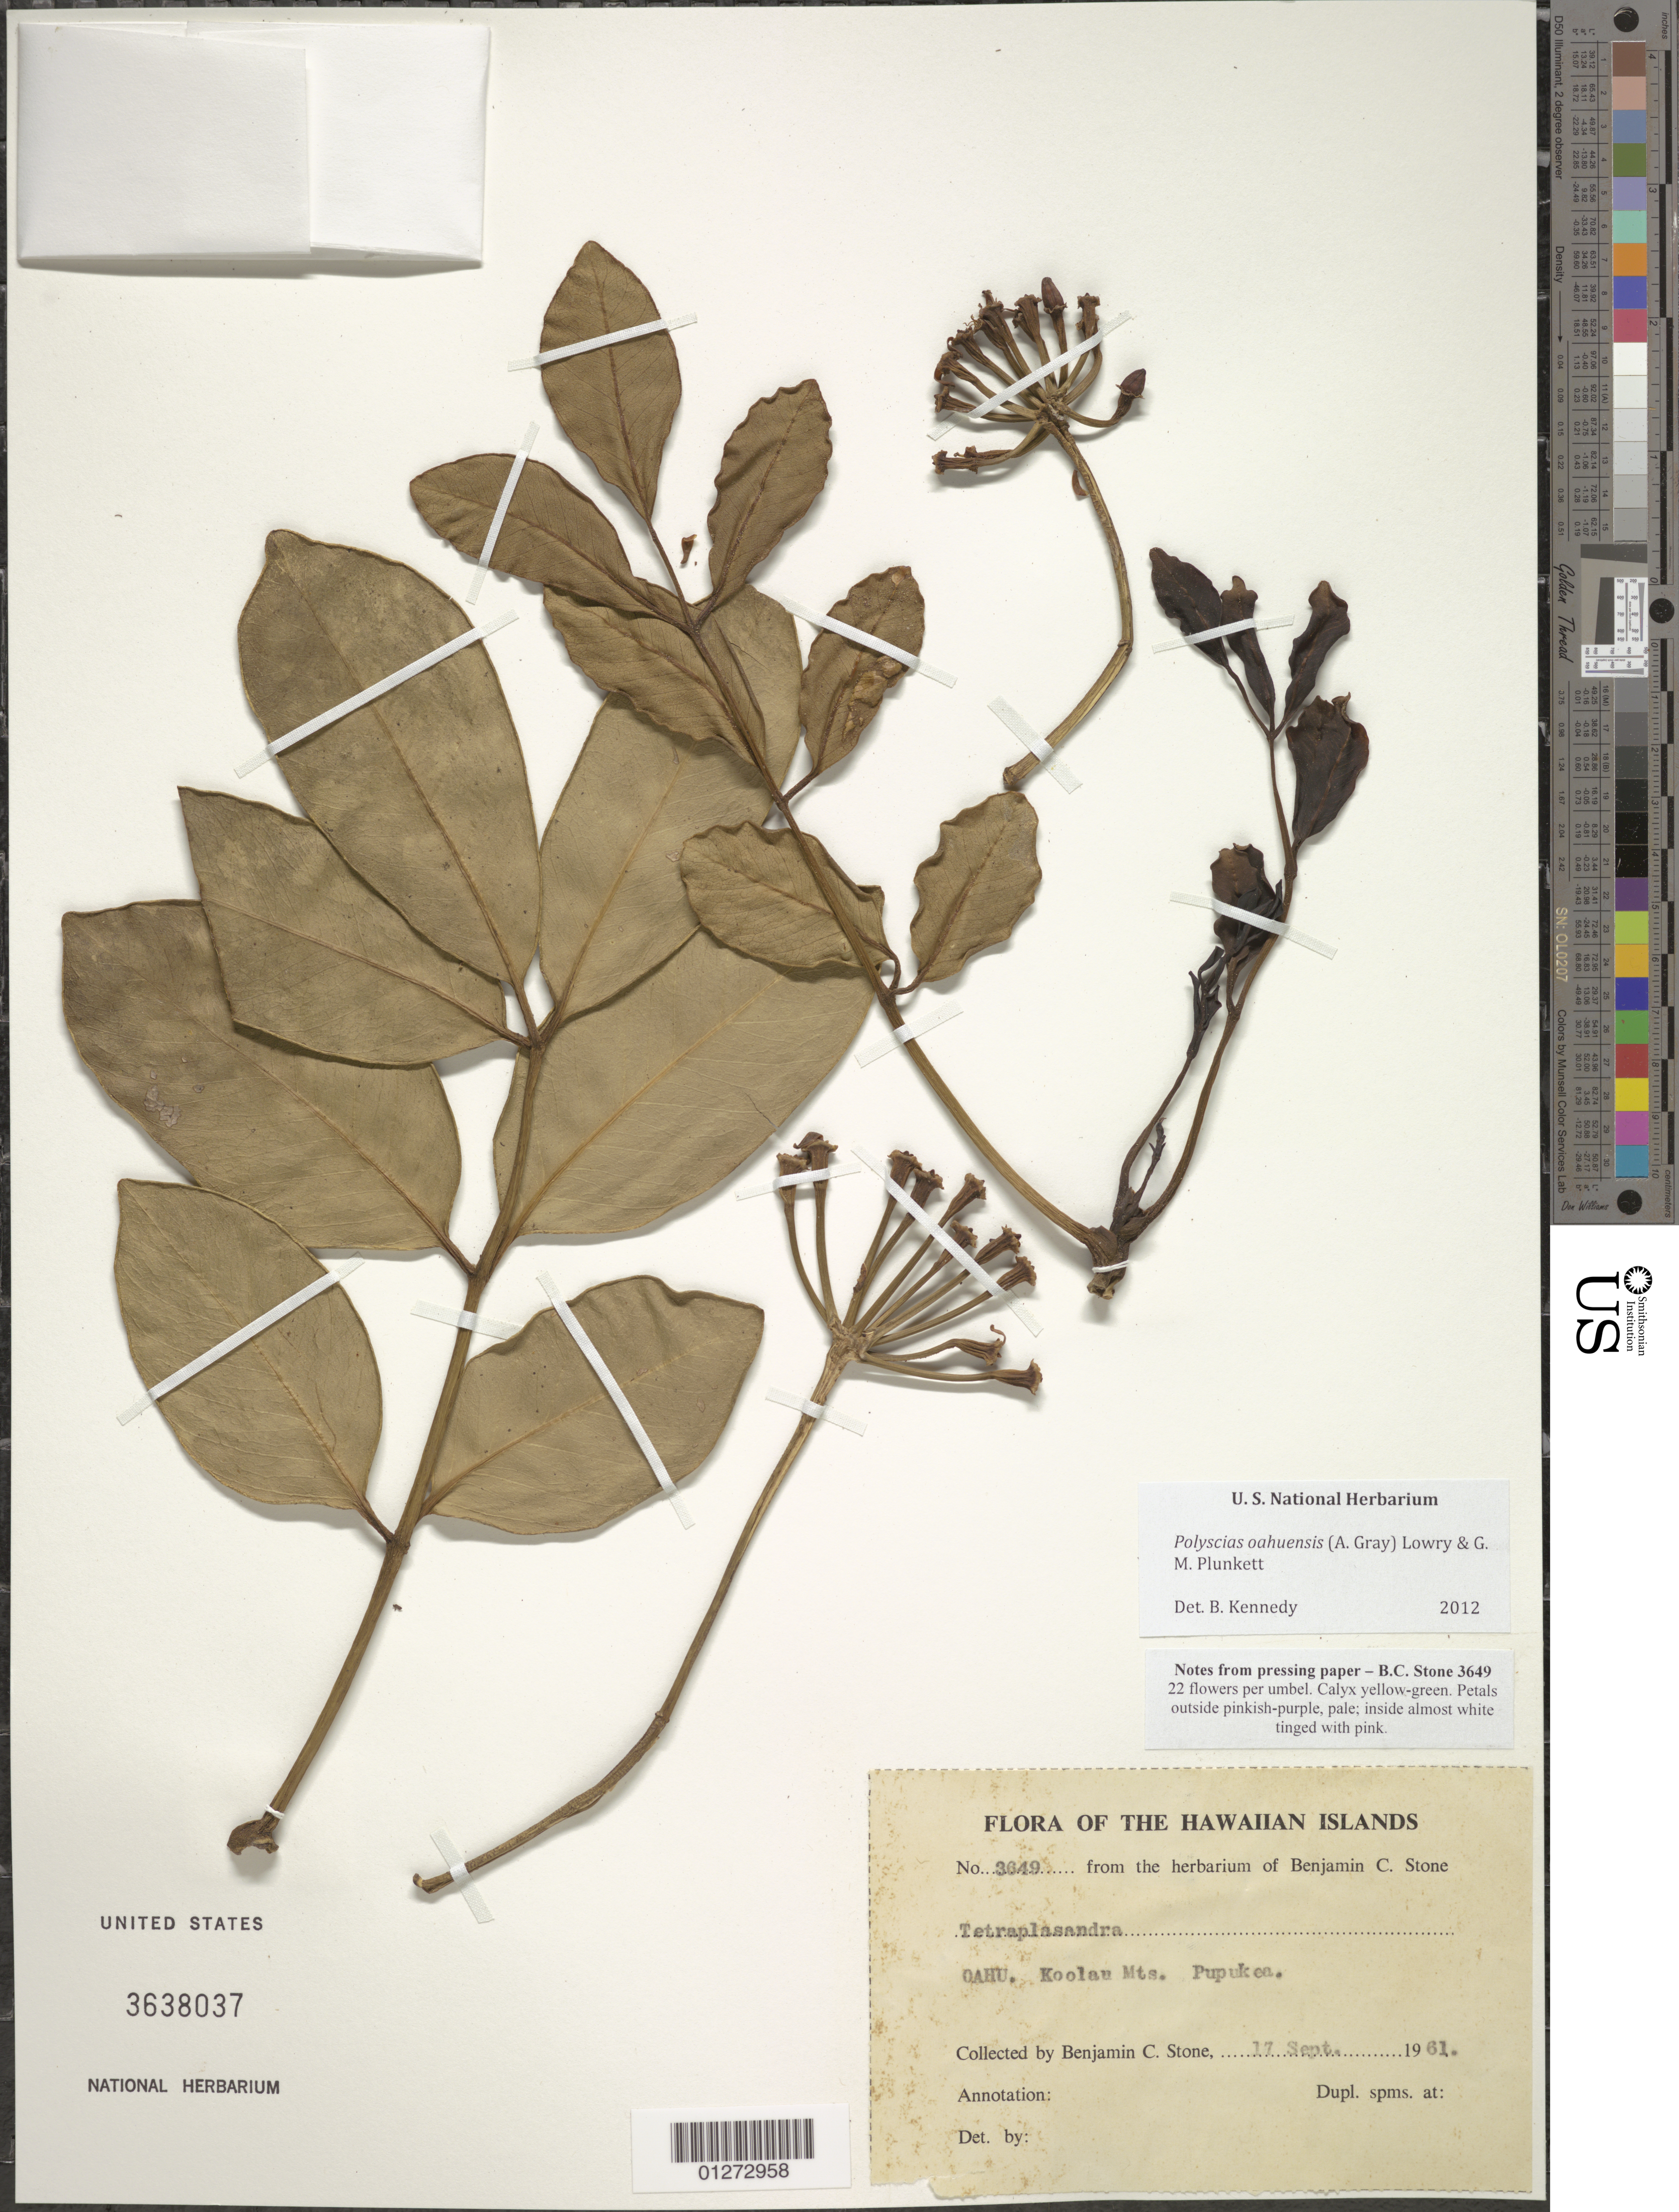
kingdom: Plantae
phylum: Tracheophyta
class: Magnoliopsida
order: Apiales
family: Araliaceae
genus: Polyscias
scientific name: Polyscias oahuensis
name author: (A. Gray) Lowry & G. M. Plunkett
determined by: Kennedy, B.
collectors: B. C. Stone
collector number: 3649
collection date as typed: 17 Sept. 1961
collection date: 1961-09-17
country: United States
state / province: Hawaii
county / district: Honolulu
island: Oahu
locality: Koolau Mts. Pupukea.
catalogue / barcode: US 3638037